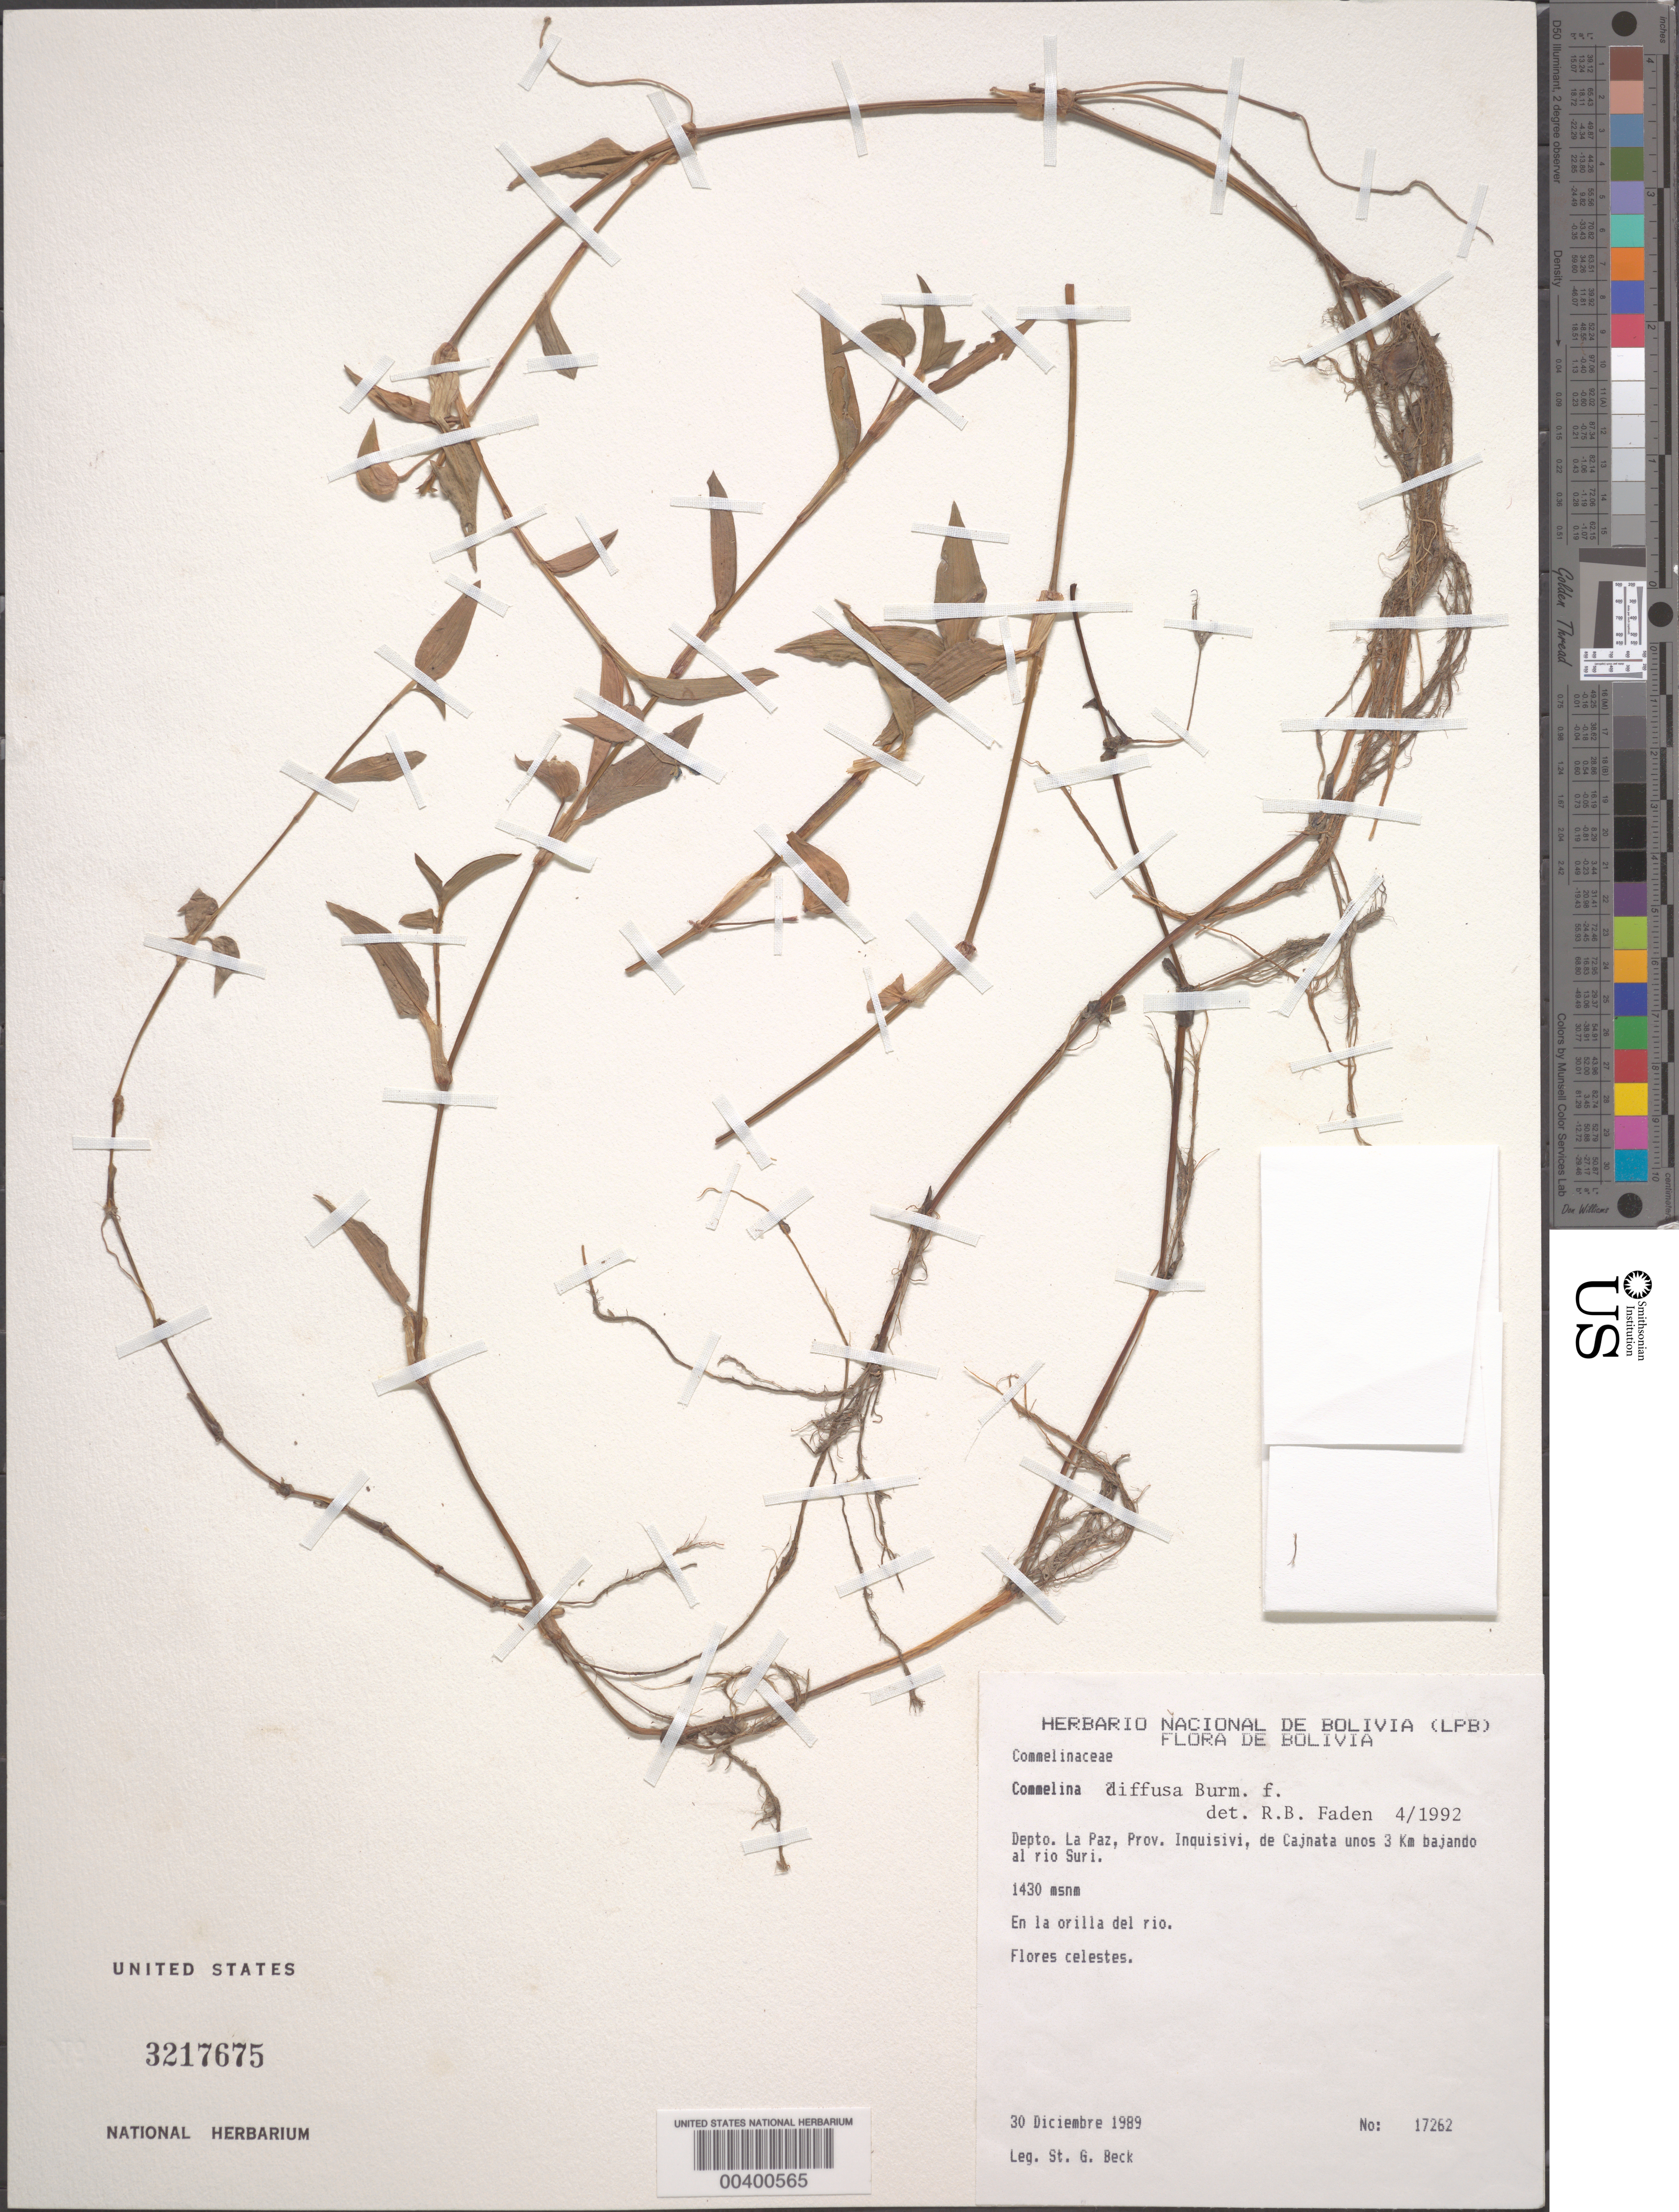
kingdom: Plantae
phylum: Tracheophyta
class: Liliopsida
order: Commelinales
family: Commelinaceae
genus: Commelina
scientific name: Commelina rufipes var. glabrata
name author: (D.R. Hunt) Faden & D.R. Hunt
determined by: Faden, Robert B., (US), Smithsonian Institution - National Museum of Natural History (UNITED STATES)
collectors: S. G. Beck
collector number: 17262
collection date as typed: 30 Dec 1989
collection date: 1989-12-30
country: Bolivia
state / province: La Paz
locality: Rio suri, Inquisivi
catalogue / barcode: US 3217675